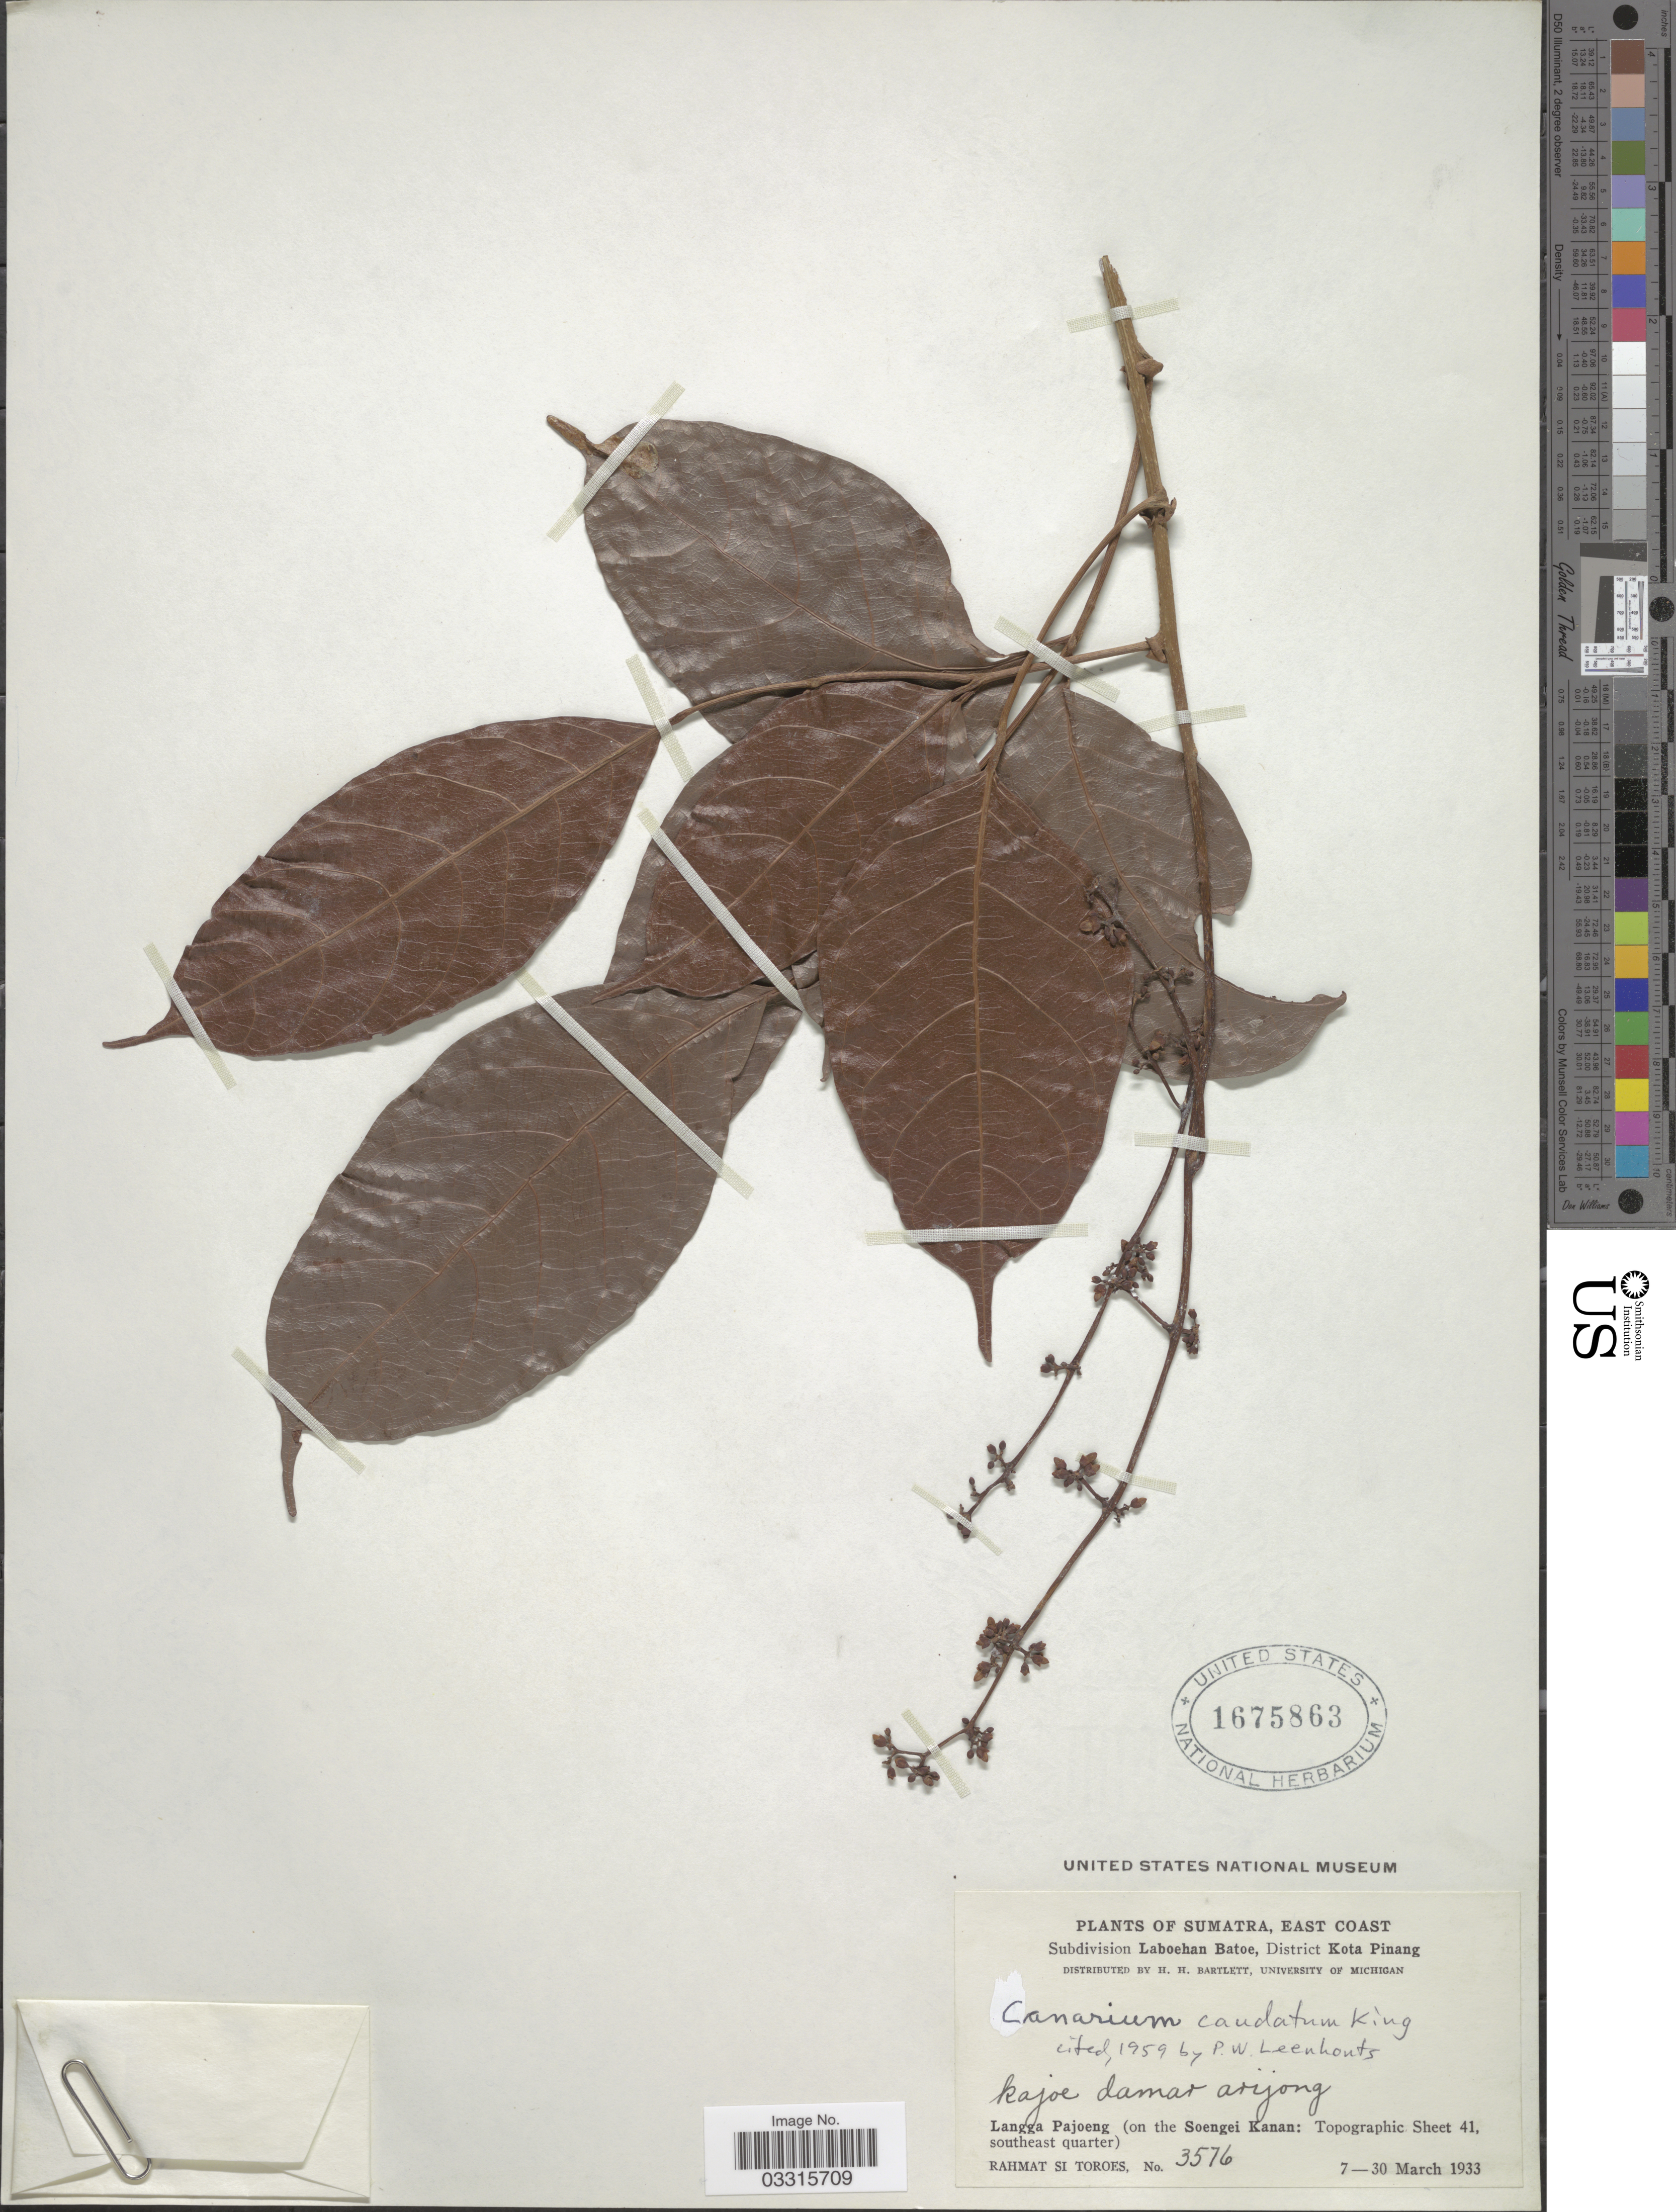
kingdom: Plantae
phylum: Tracheophyta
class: Magnoliopsida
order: Sapindales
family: Burseraceae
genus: Canarium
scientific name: Canarium caudatum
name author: King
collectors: Rahmat Si Boeea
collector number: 3576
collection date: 1933-03-07/1933-03-30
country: Indonesia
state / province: Sumatra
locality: East Coast. Subdivision Laboehan Batoe, District Kota Pinang. Langga Pajoeng (on the Soengei Kanan: Topographic Sheet 41, southeast quarter).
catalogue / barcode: US 1675863